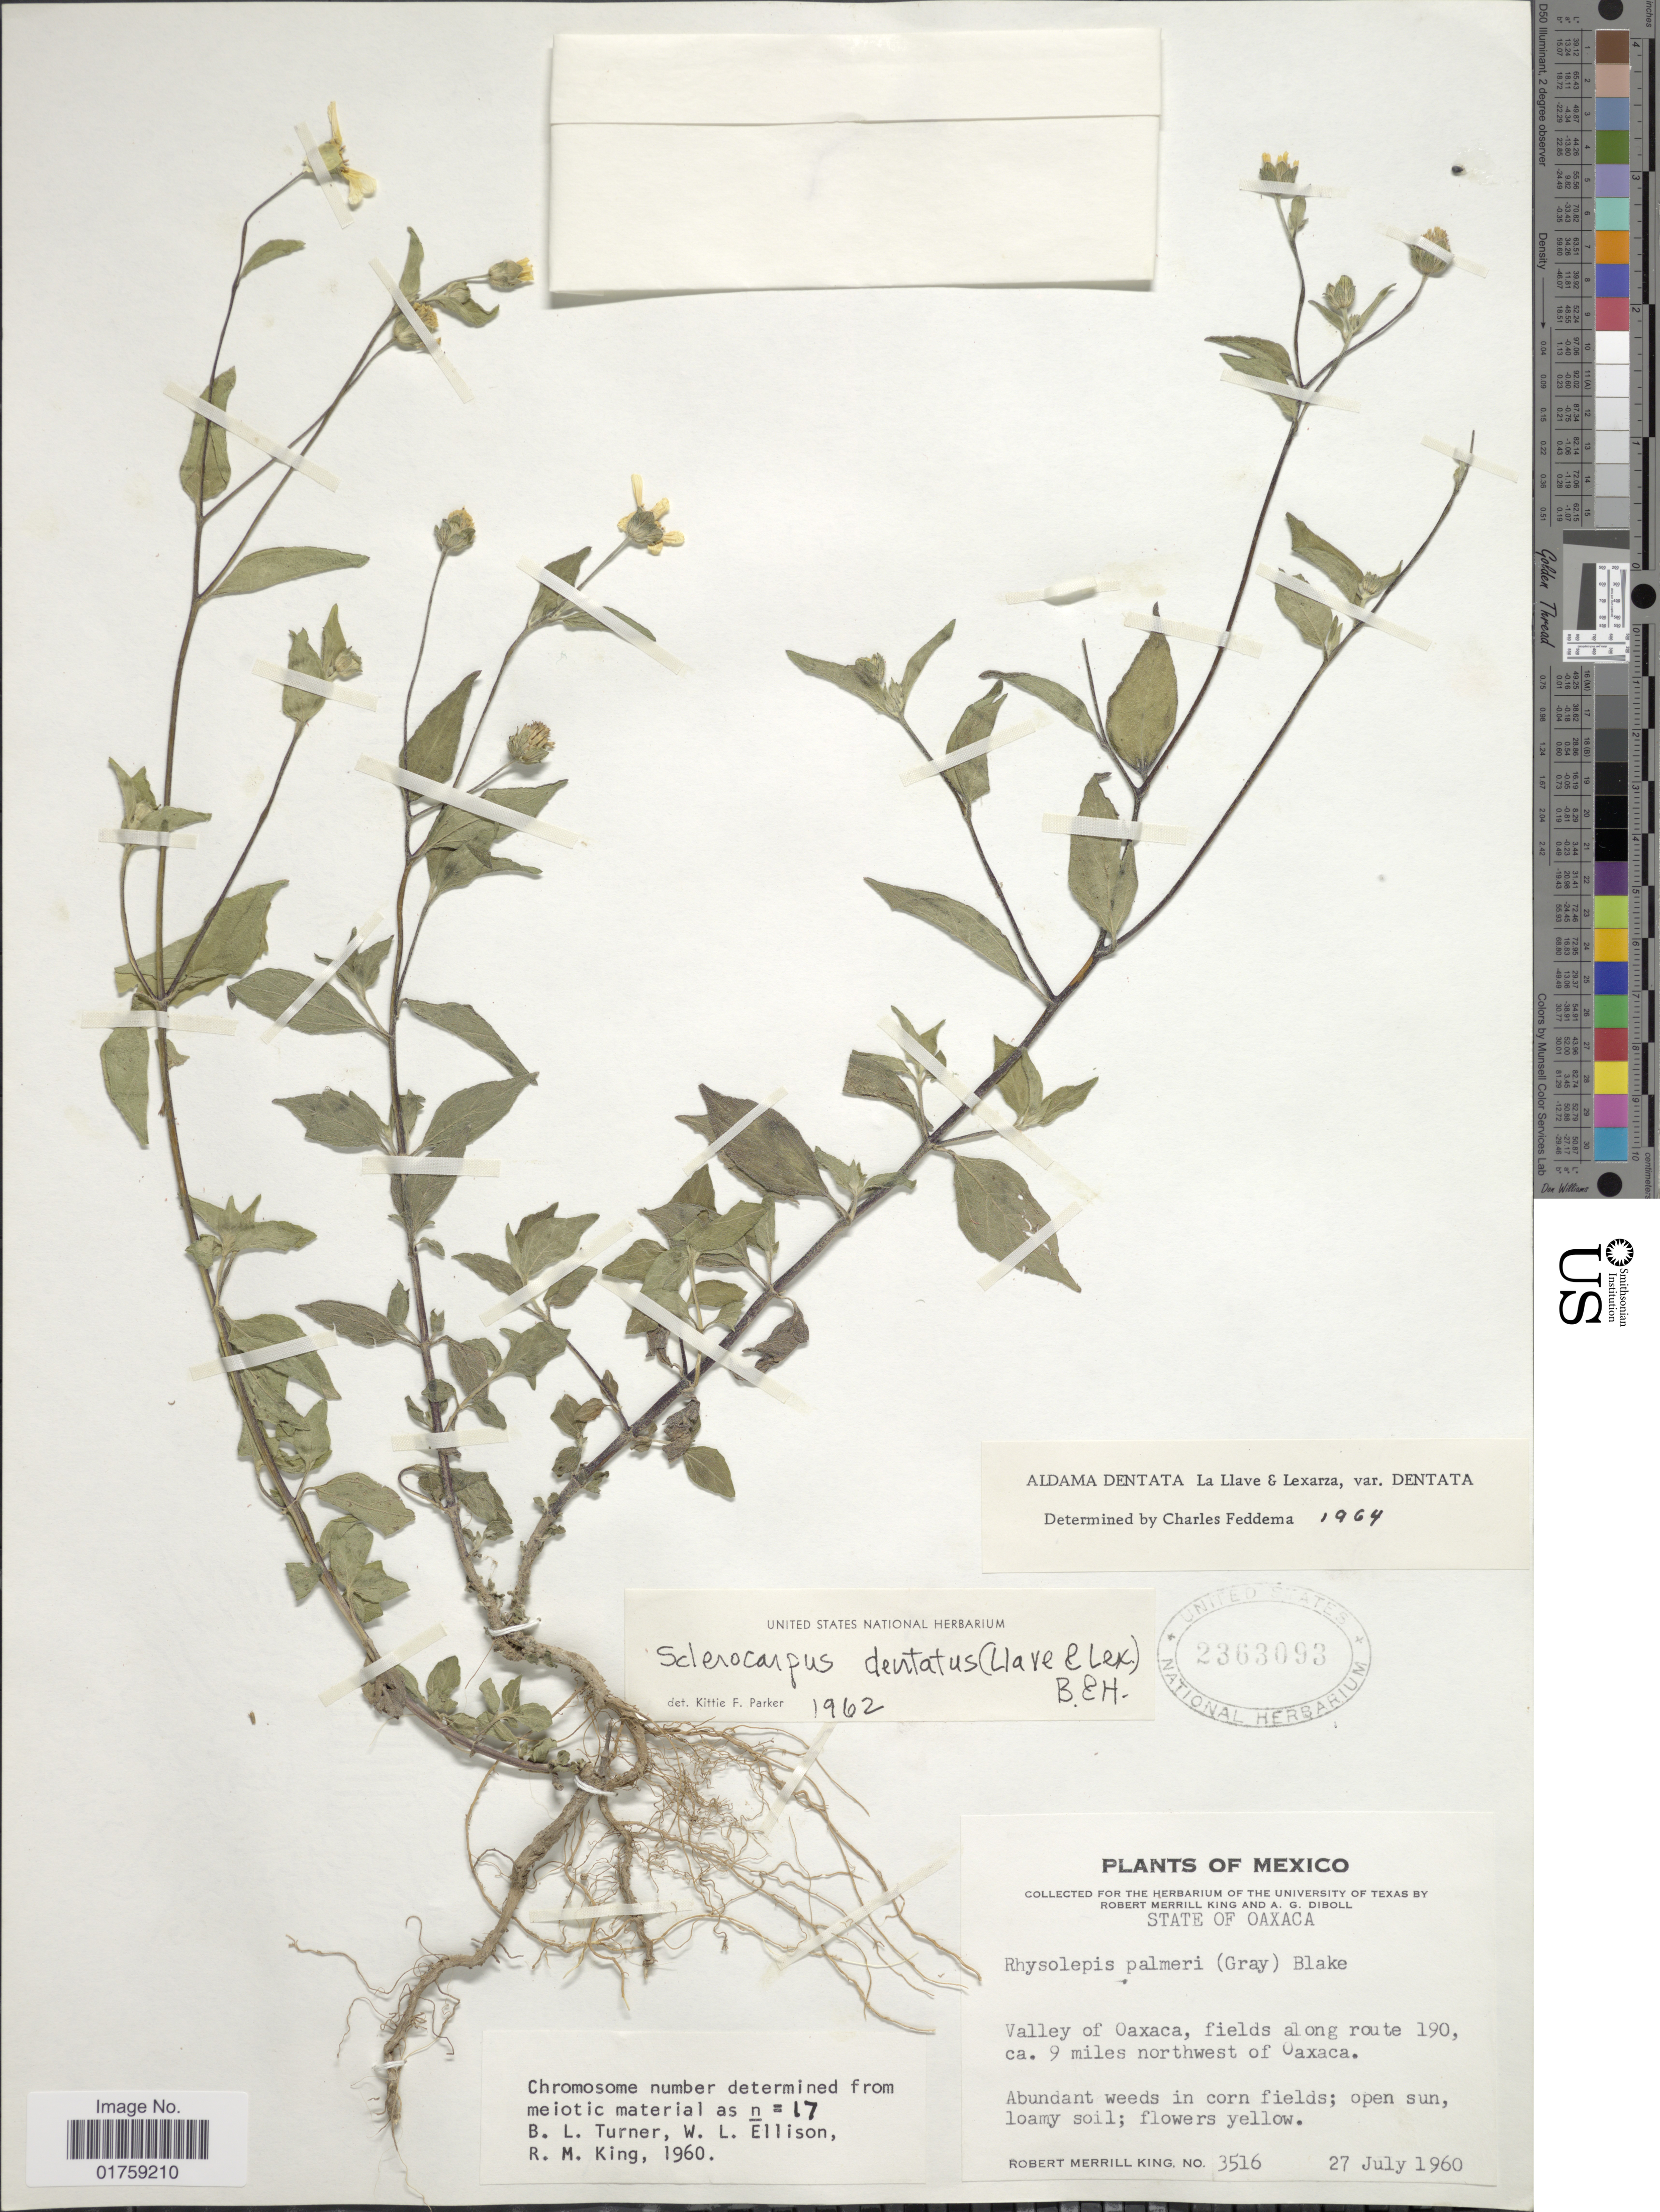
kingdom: Plantae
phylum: Tracheophyta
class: Magnoliopsida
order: Asterales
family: Asteraceae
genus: Sclerocarpus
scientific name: Sclerocarpus dentatus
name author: (La Llave) Benth. & Hook. f. ex Hemsl.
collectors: R. M. King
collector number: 3516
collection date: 1960-07-27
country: Mexico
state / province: Oaxaca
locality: Mexico. State of Oaxaca. Valley of Oaxaca, fields along route 190, ca. 9 miles northwest of Oaxaca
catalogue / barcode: US 2363093